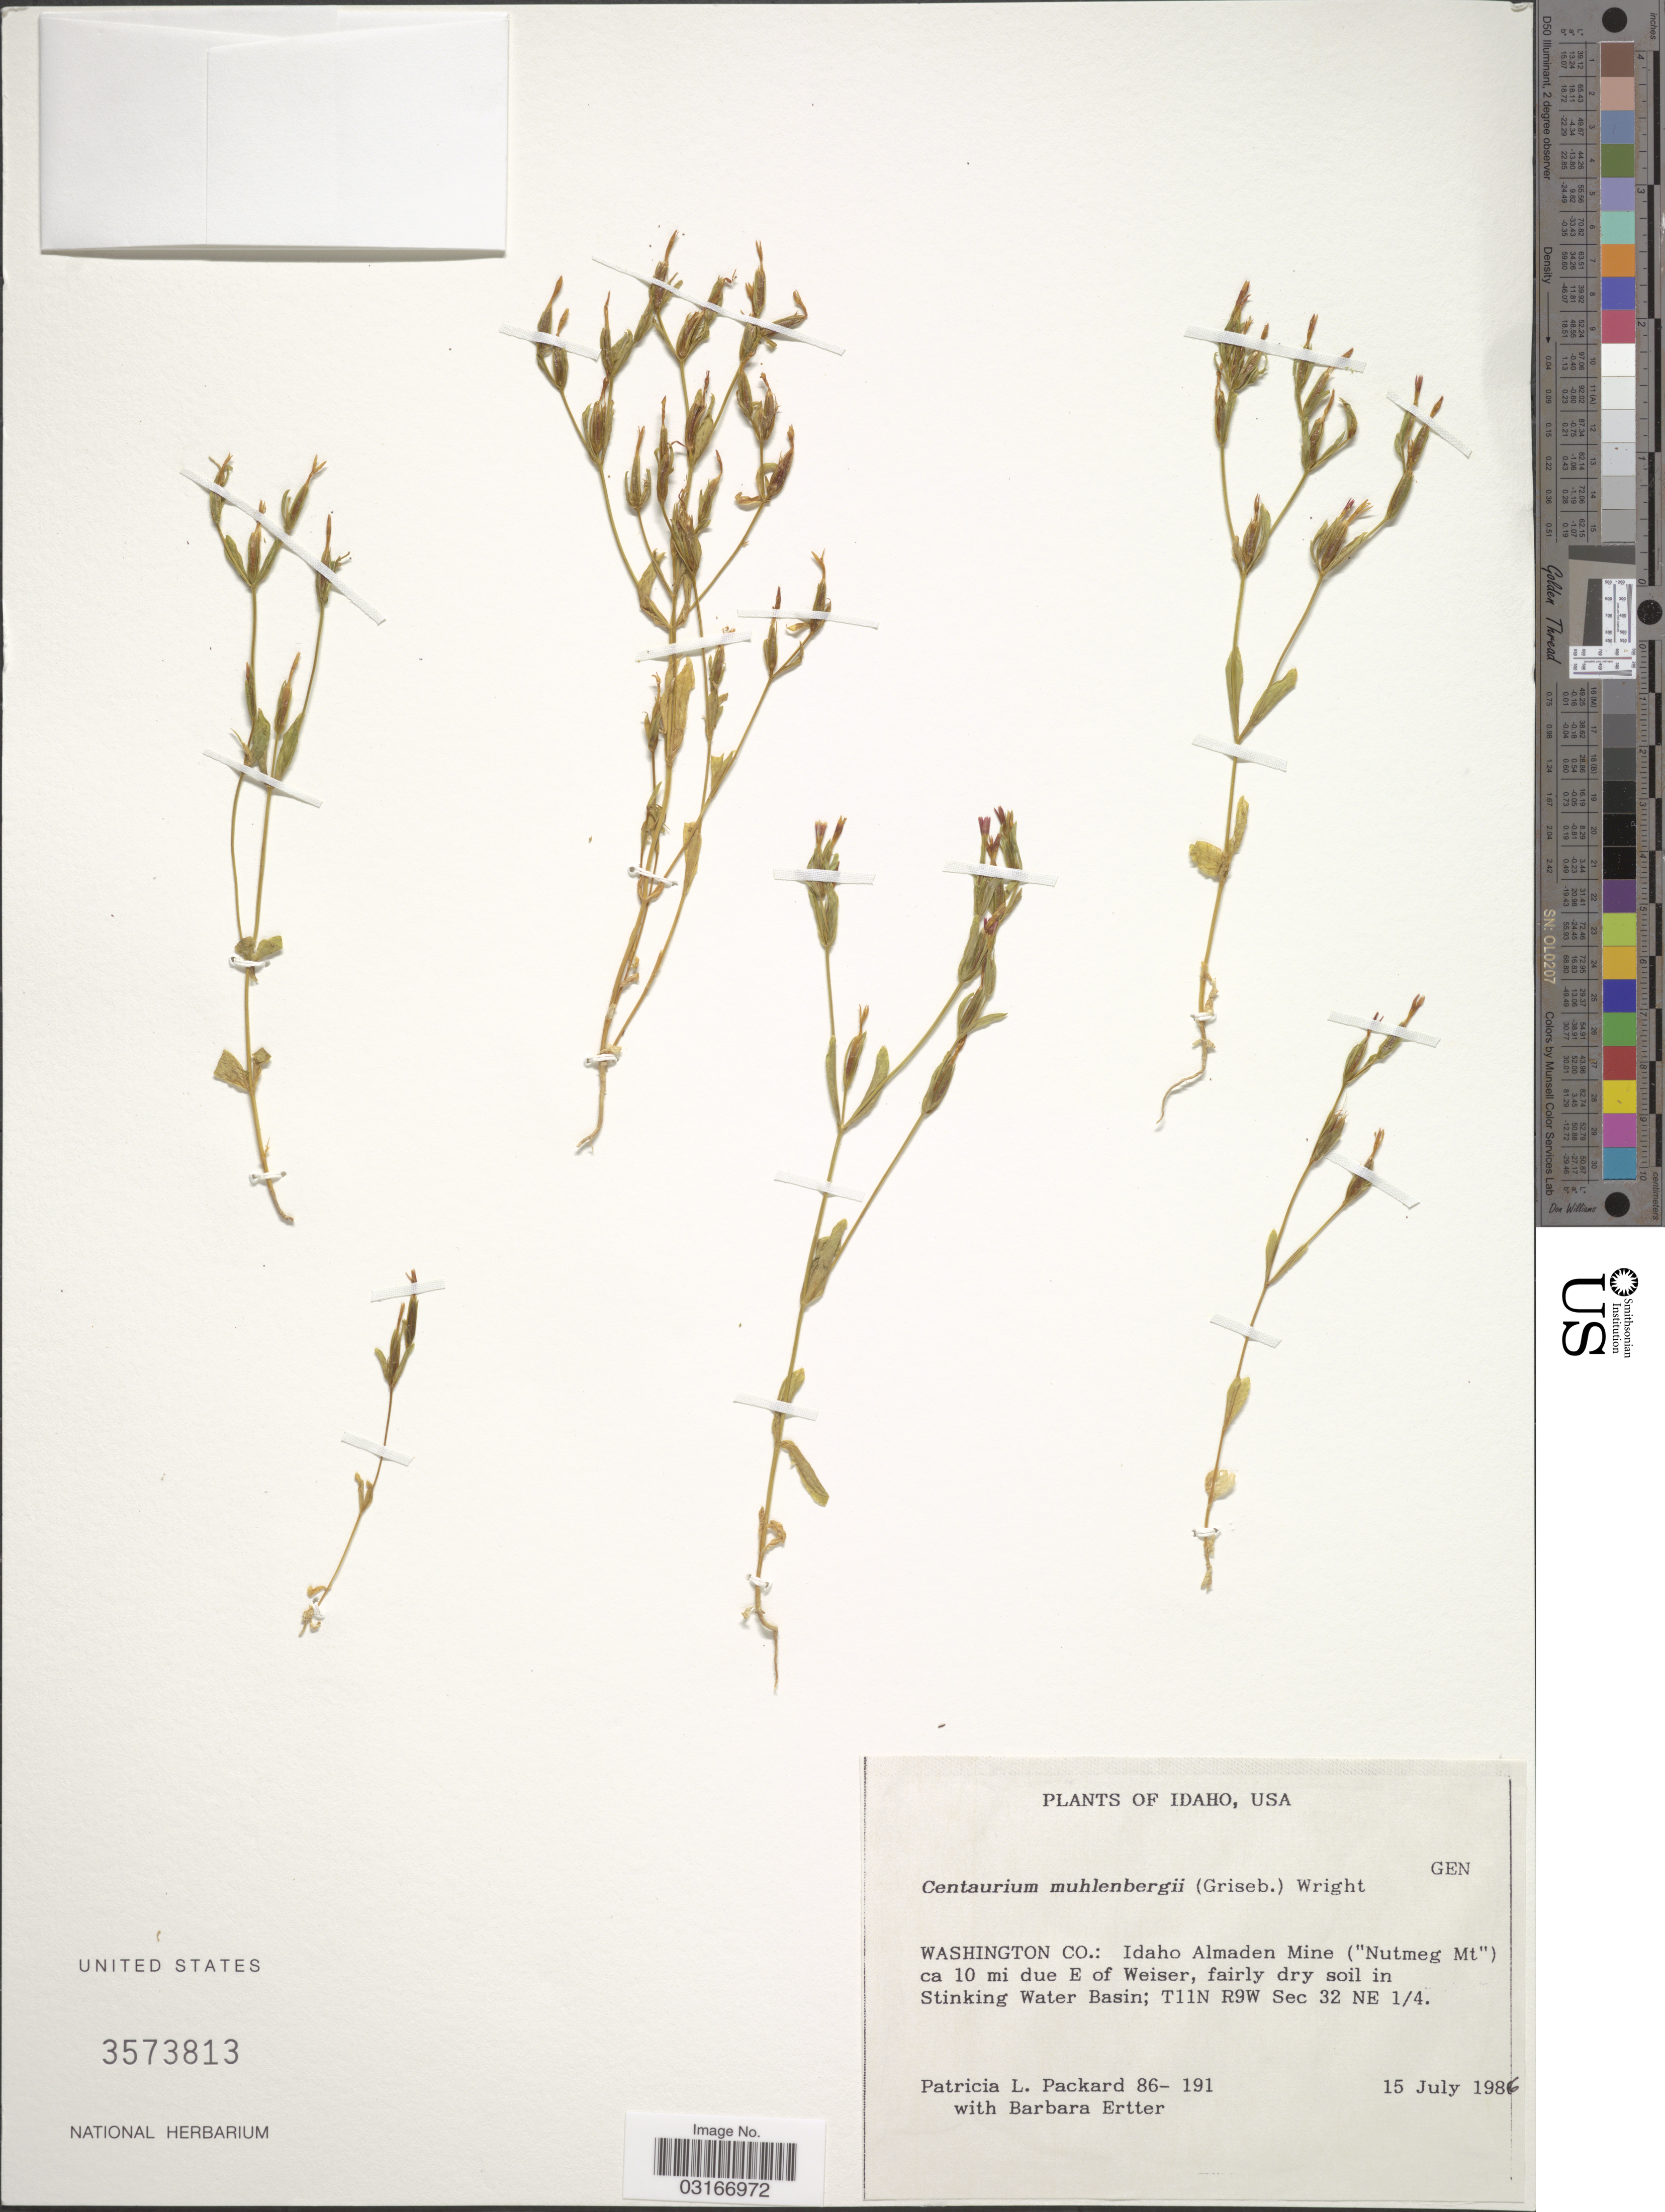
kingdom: Plantae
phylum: Tracheophyta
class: Magnoliopsida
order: Gentianales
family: Gentianaceae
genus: Centaurium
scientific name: Centaurium muehlenbergii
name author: (Griseb.) W. Wight ex Piper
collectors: P. Packard & B. Ertter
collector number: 86-191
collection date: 1986-07-15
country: United States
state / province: Idaho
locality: Washington Co.: Idaho Almaden Mine ("Nutmeg Mt") ca 10 mi due E of Weiser, fairly dry soil in Stinking Water Basin; T11N R9W Sec 32 NE 1/4.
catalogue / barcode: US 3573813